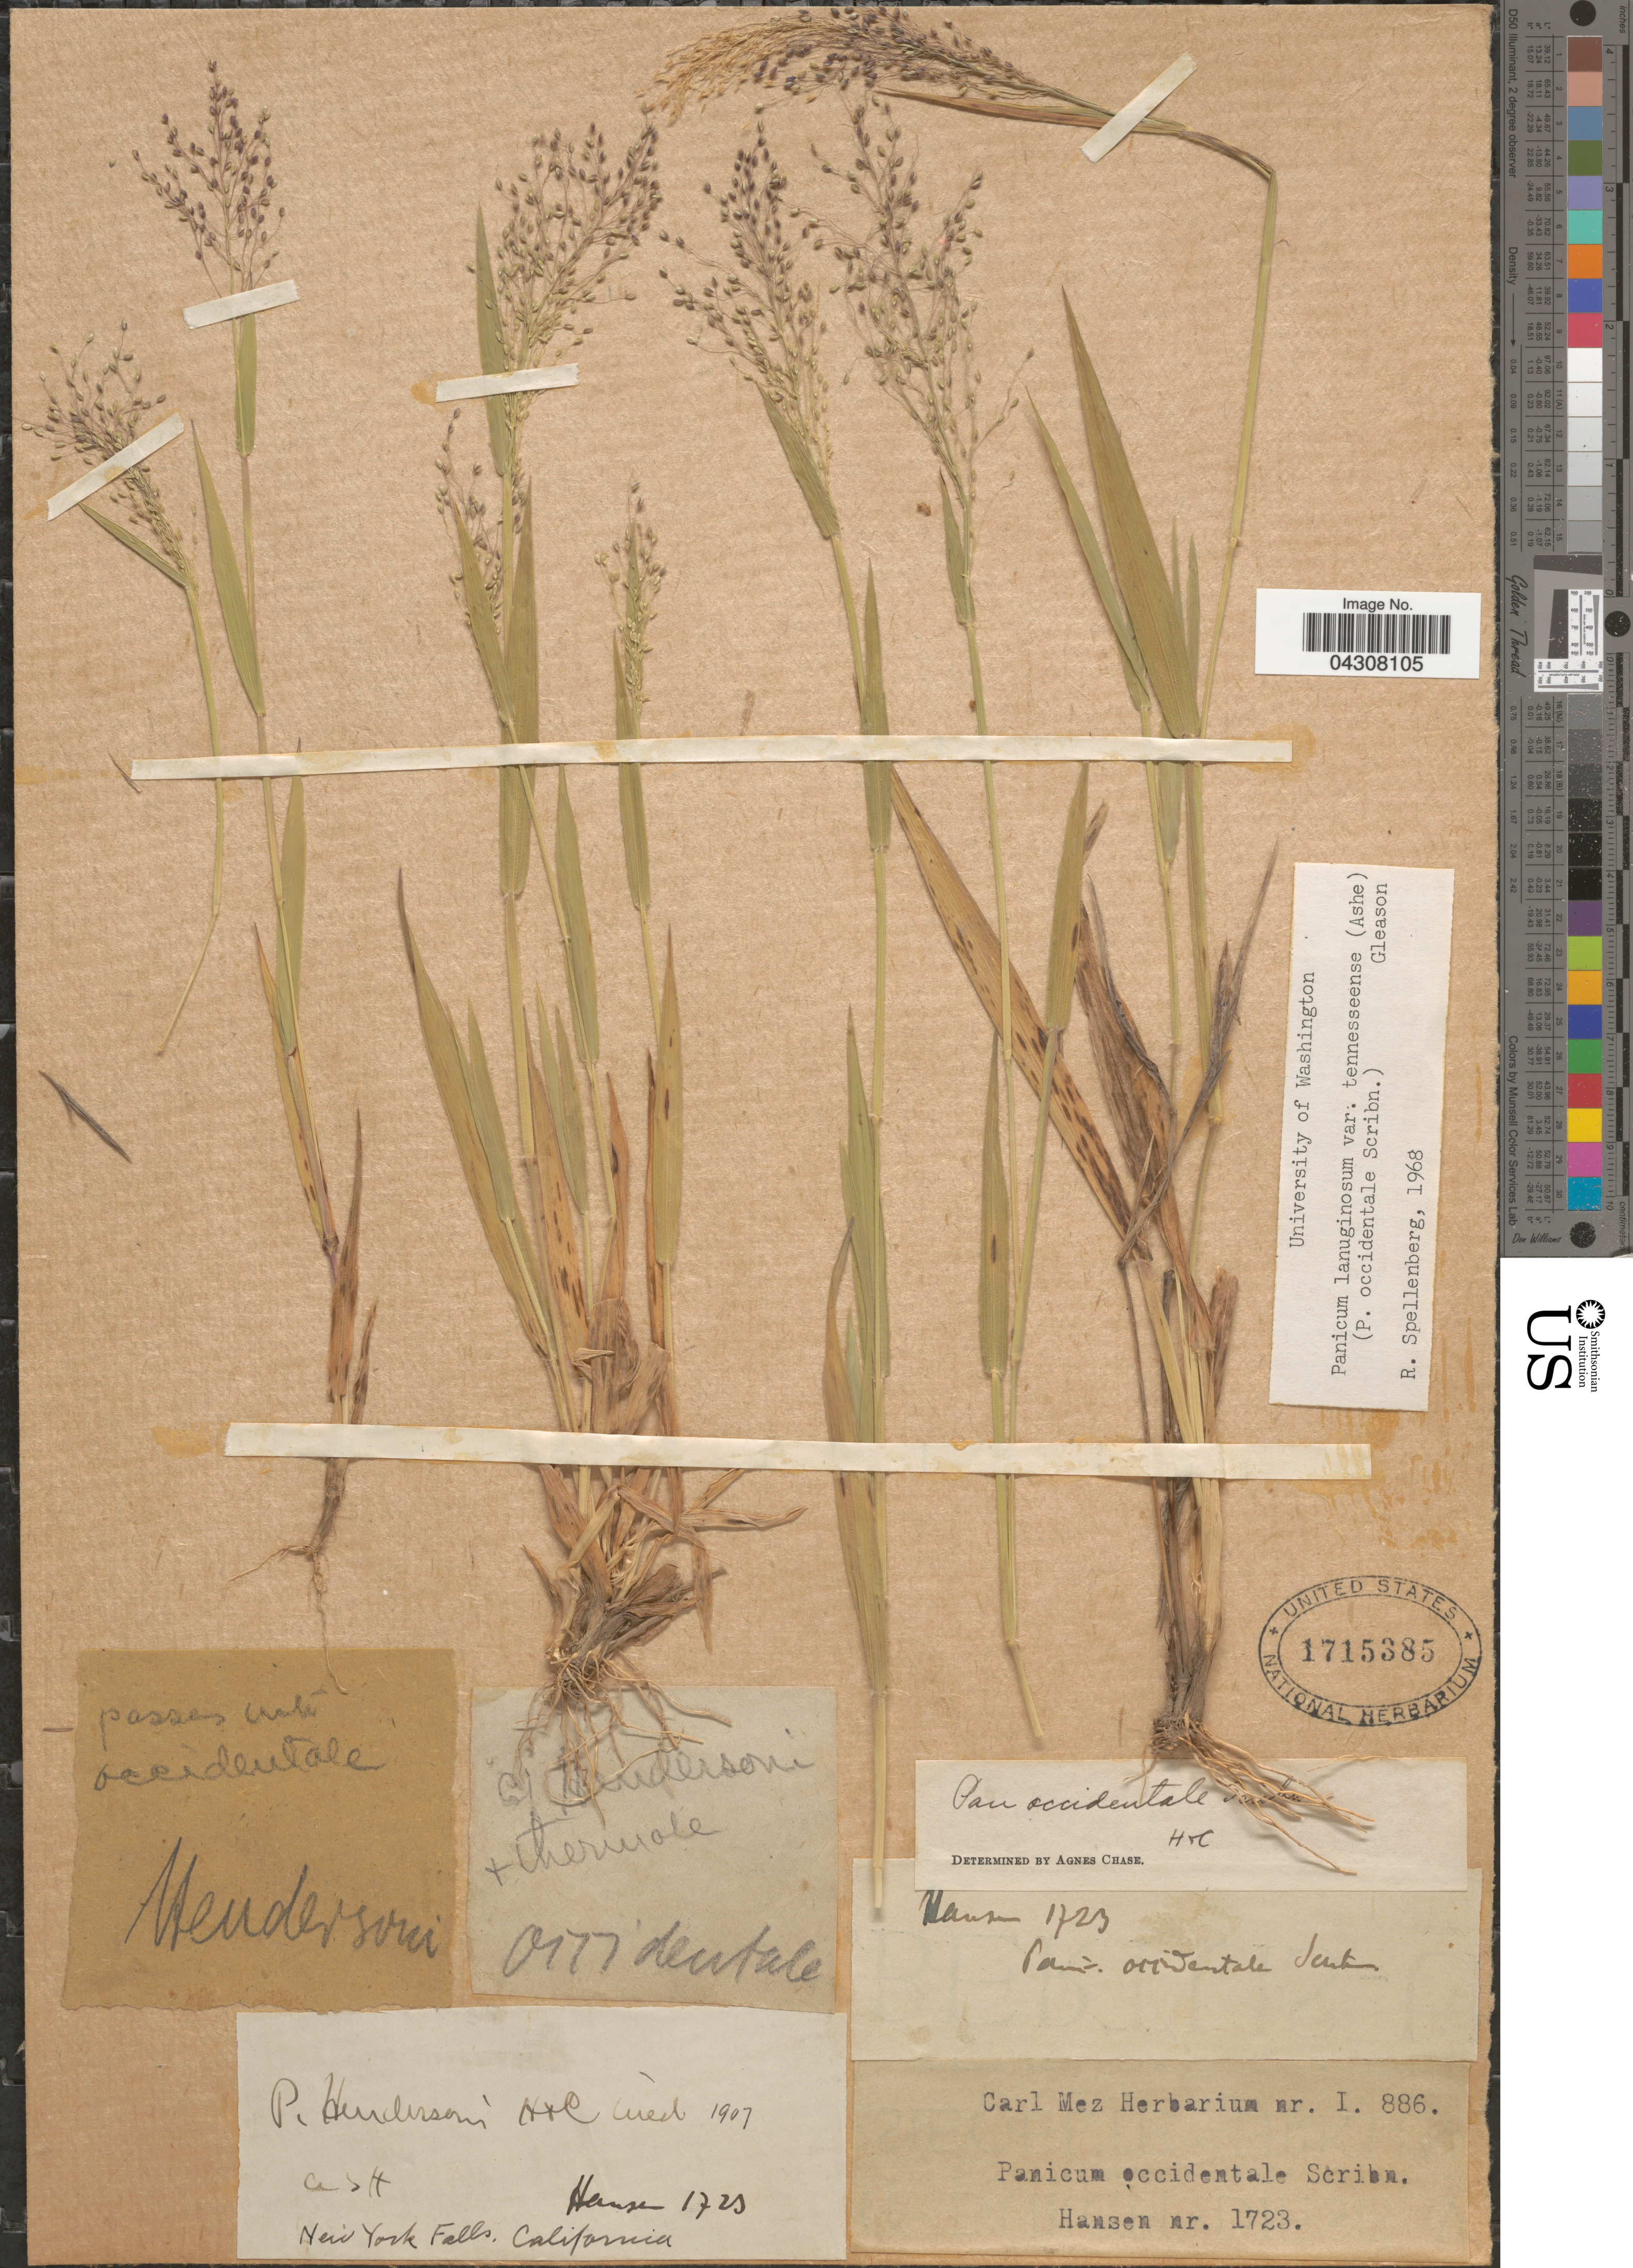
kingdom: Plantae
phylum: Tracheophyta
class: Liliopsida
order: Poales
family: Poaceae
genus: Dichanthelium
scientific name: Dichanthelium acuminatum var. acuminatum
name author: (Sw.) Gould & C.A. Clark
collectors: -. Hansen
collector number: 1723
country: United States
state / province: California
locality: New York Falls.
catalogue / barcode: US 1715385